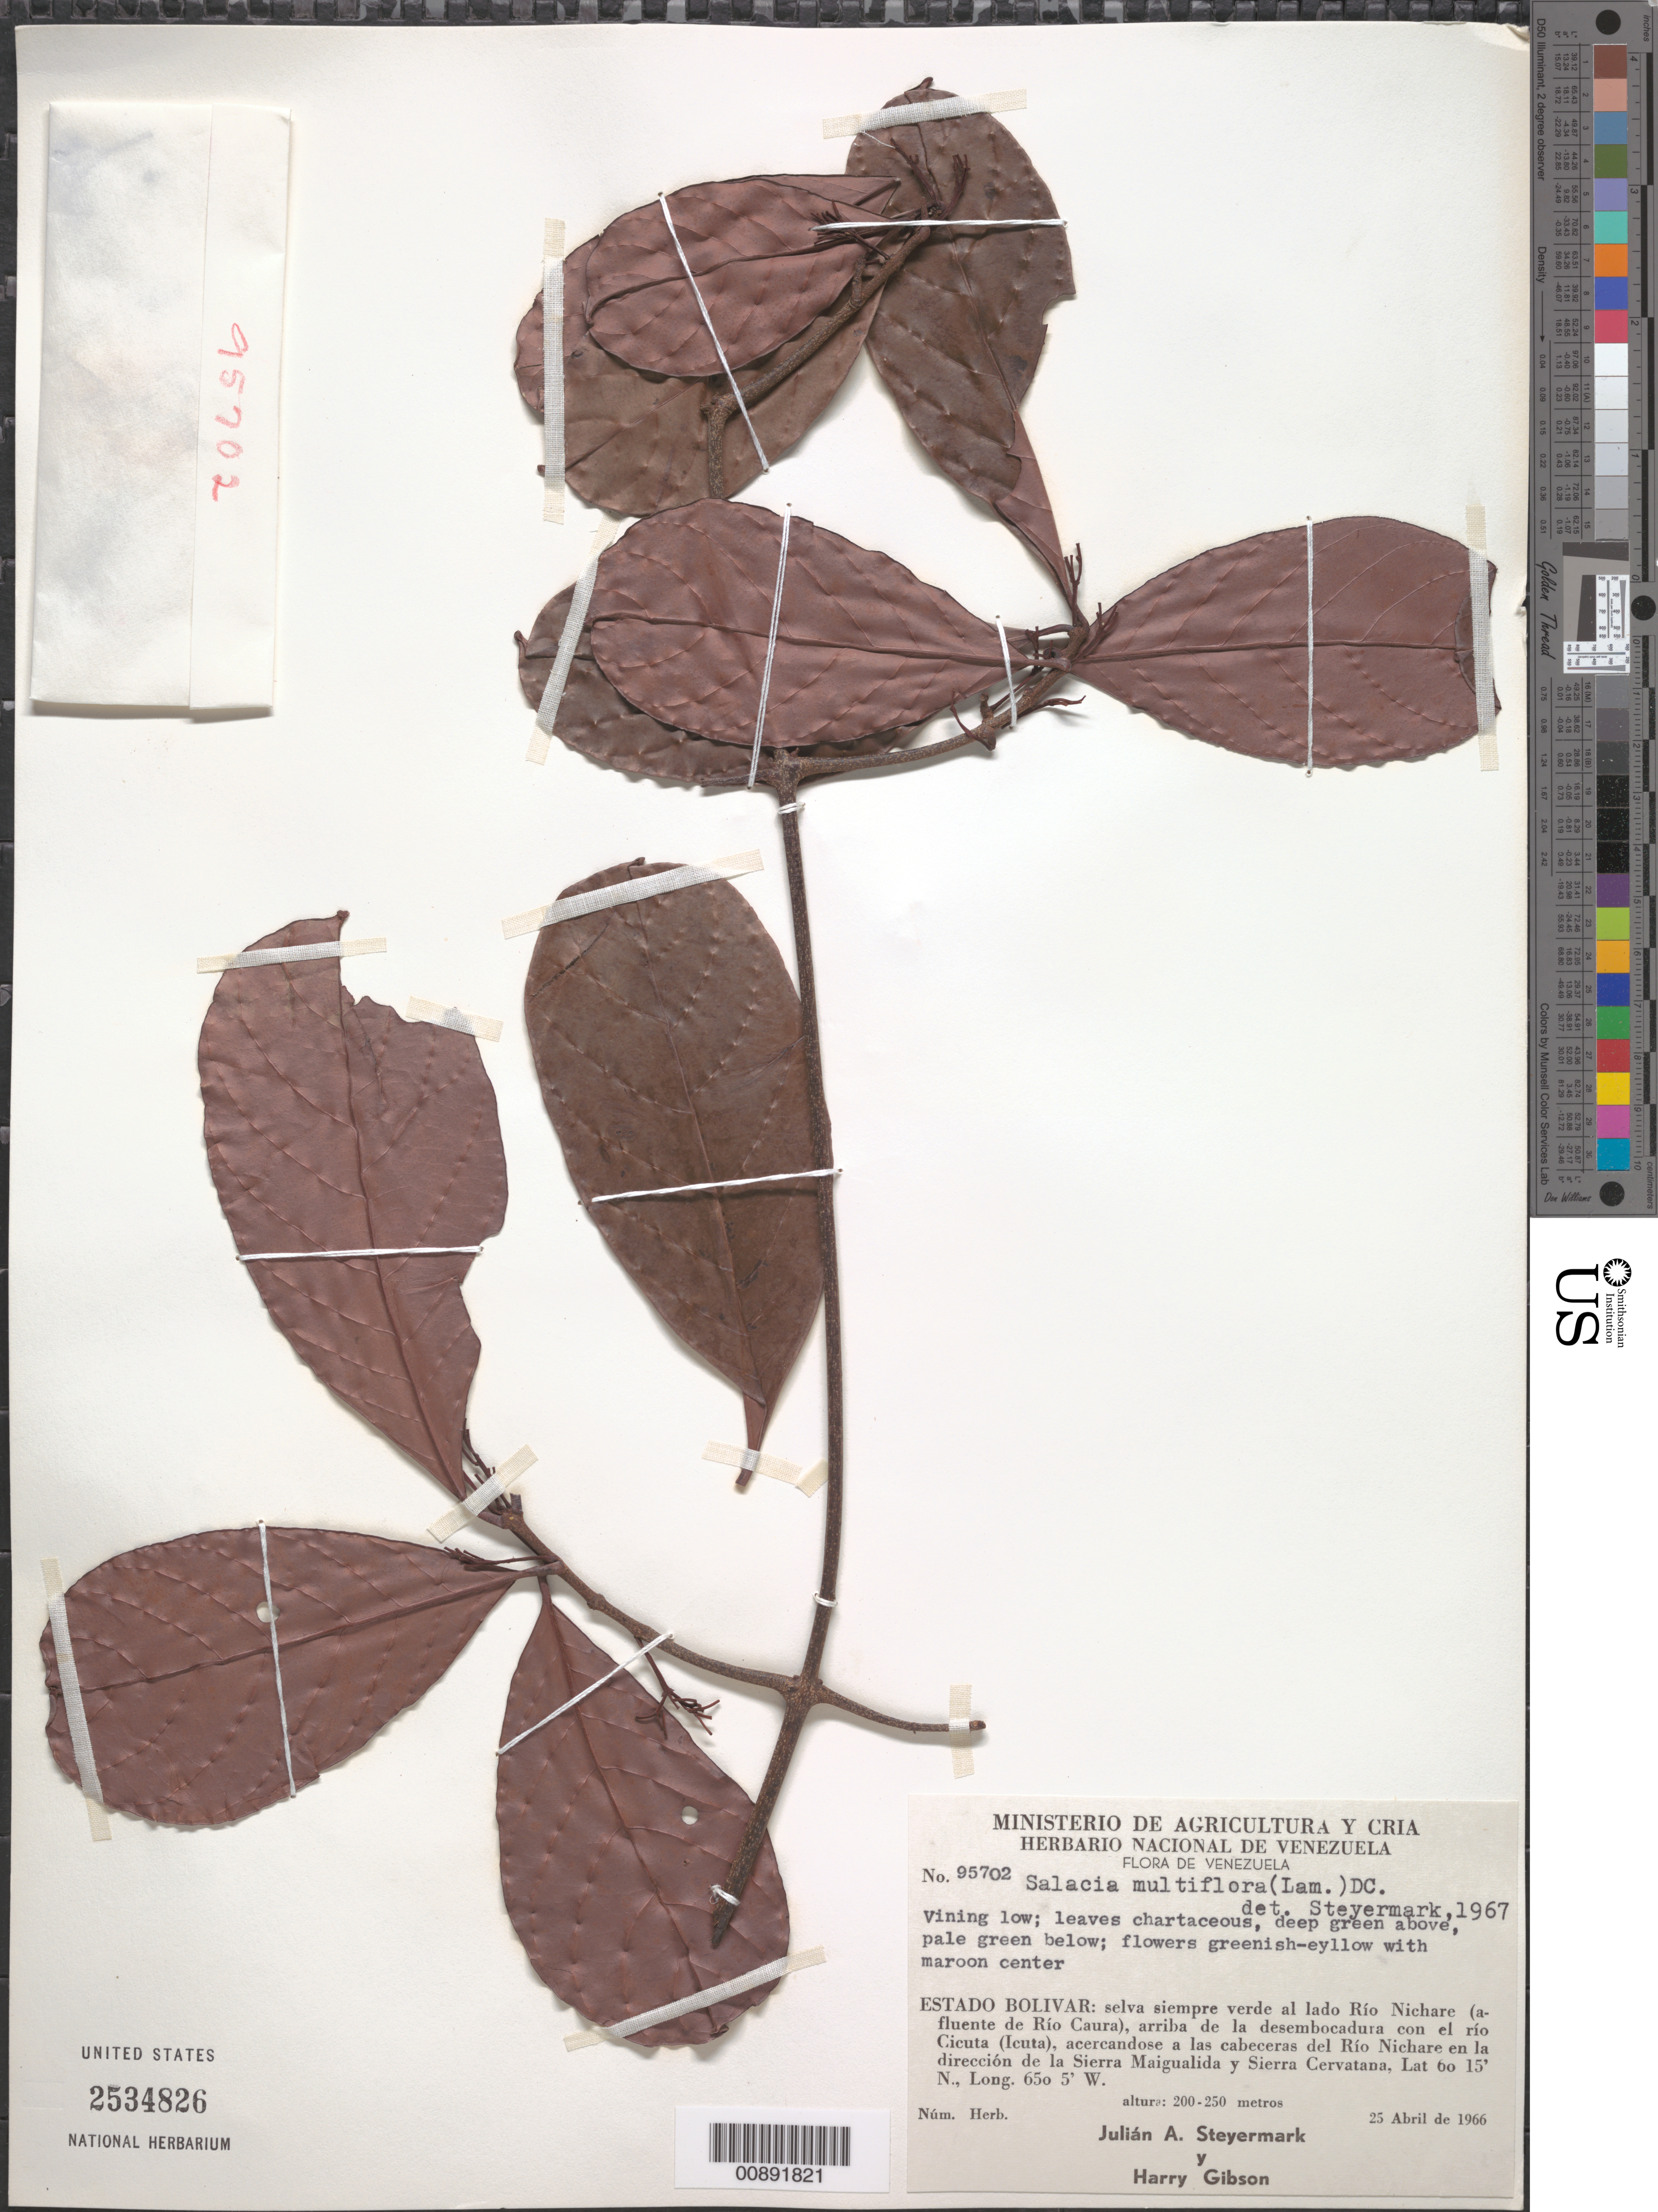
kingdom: Plantae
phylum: Tracheophyta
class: Magnoliopsida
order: Celastrales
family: Celastraceae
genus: Salacia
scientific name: Salacia multiflora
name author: (Lam.) DC.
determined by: Steyermark, Julian A., (VEN)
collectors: J. Steyermark & H. Gibson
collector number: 95702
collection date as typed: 25-Apr-66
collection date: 1966-04-25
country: Venezuela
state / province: Bolívar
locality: Río Nichare, near mouth of Río Cicuta, acercandose a las cabeceras del Río Nichare en la direccion de la Sierra Maigualida y Sierra Cervatana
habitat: Selva siempre verde al lado rio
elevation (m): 200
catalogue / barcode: US 2534826